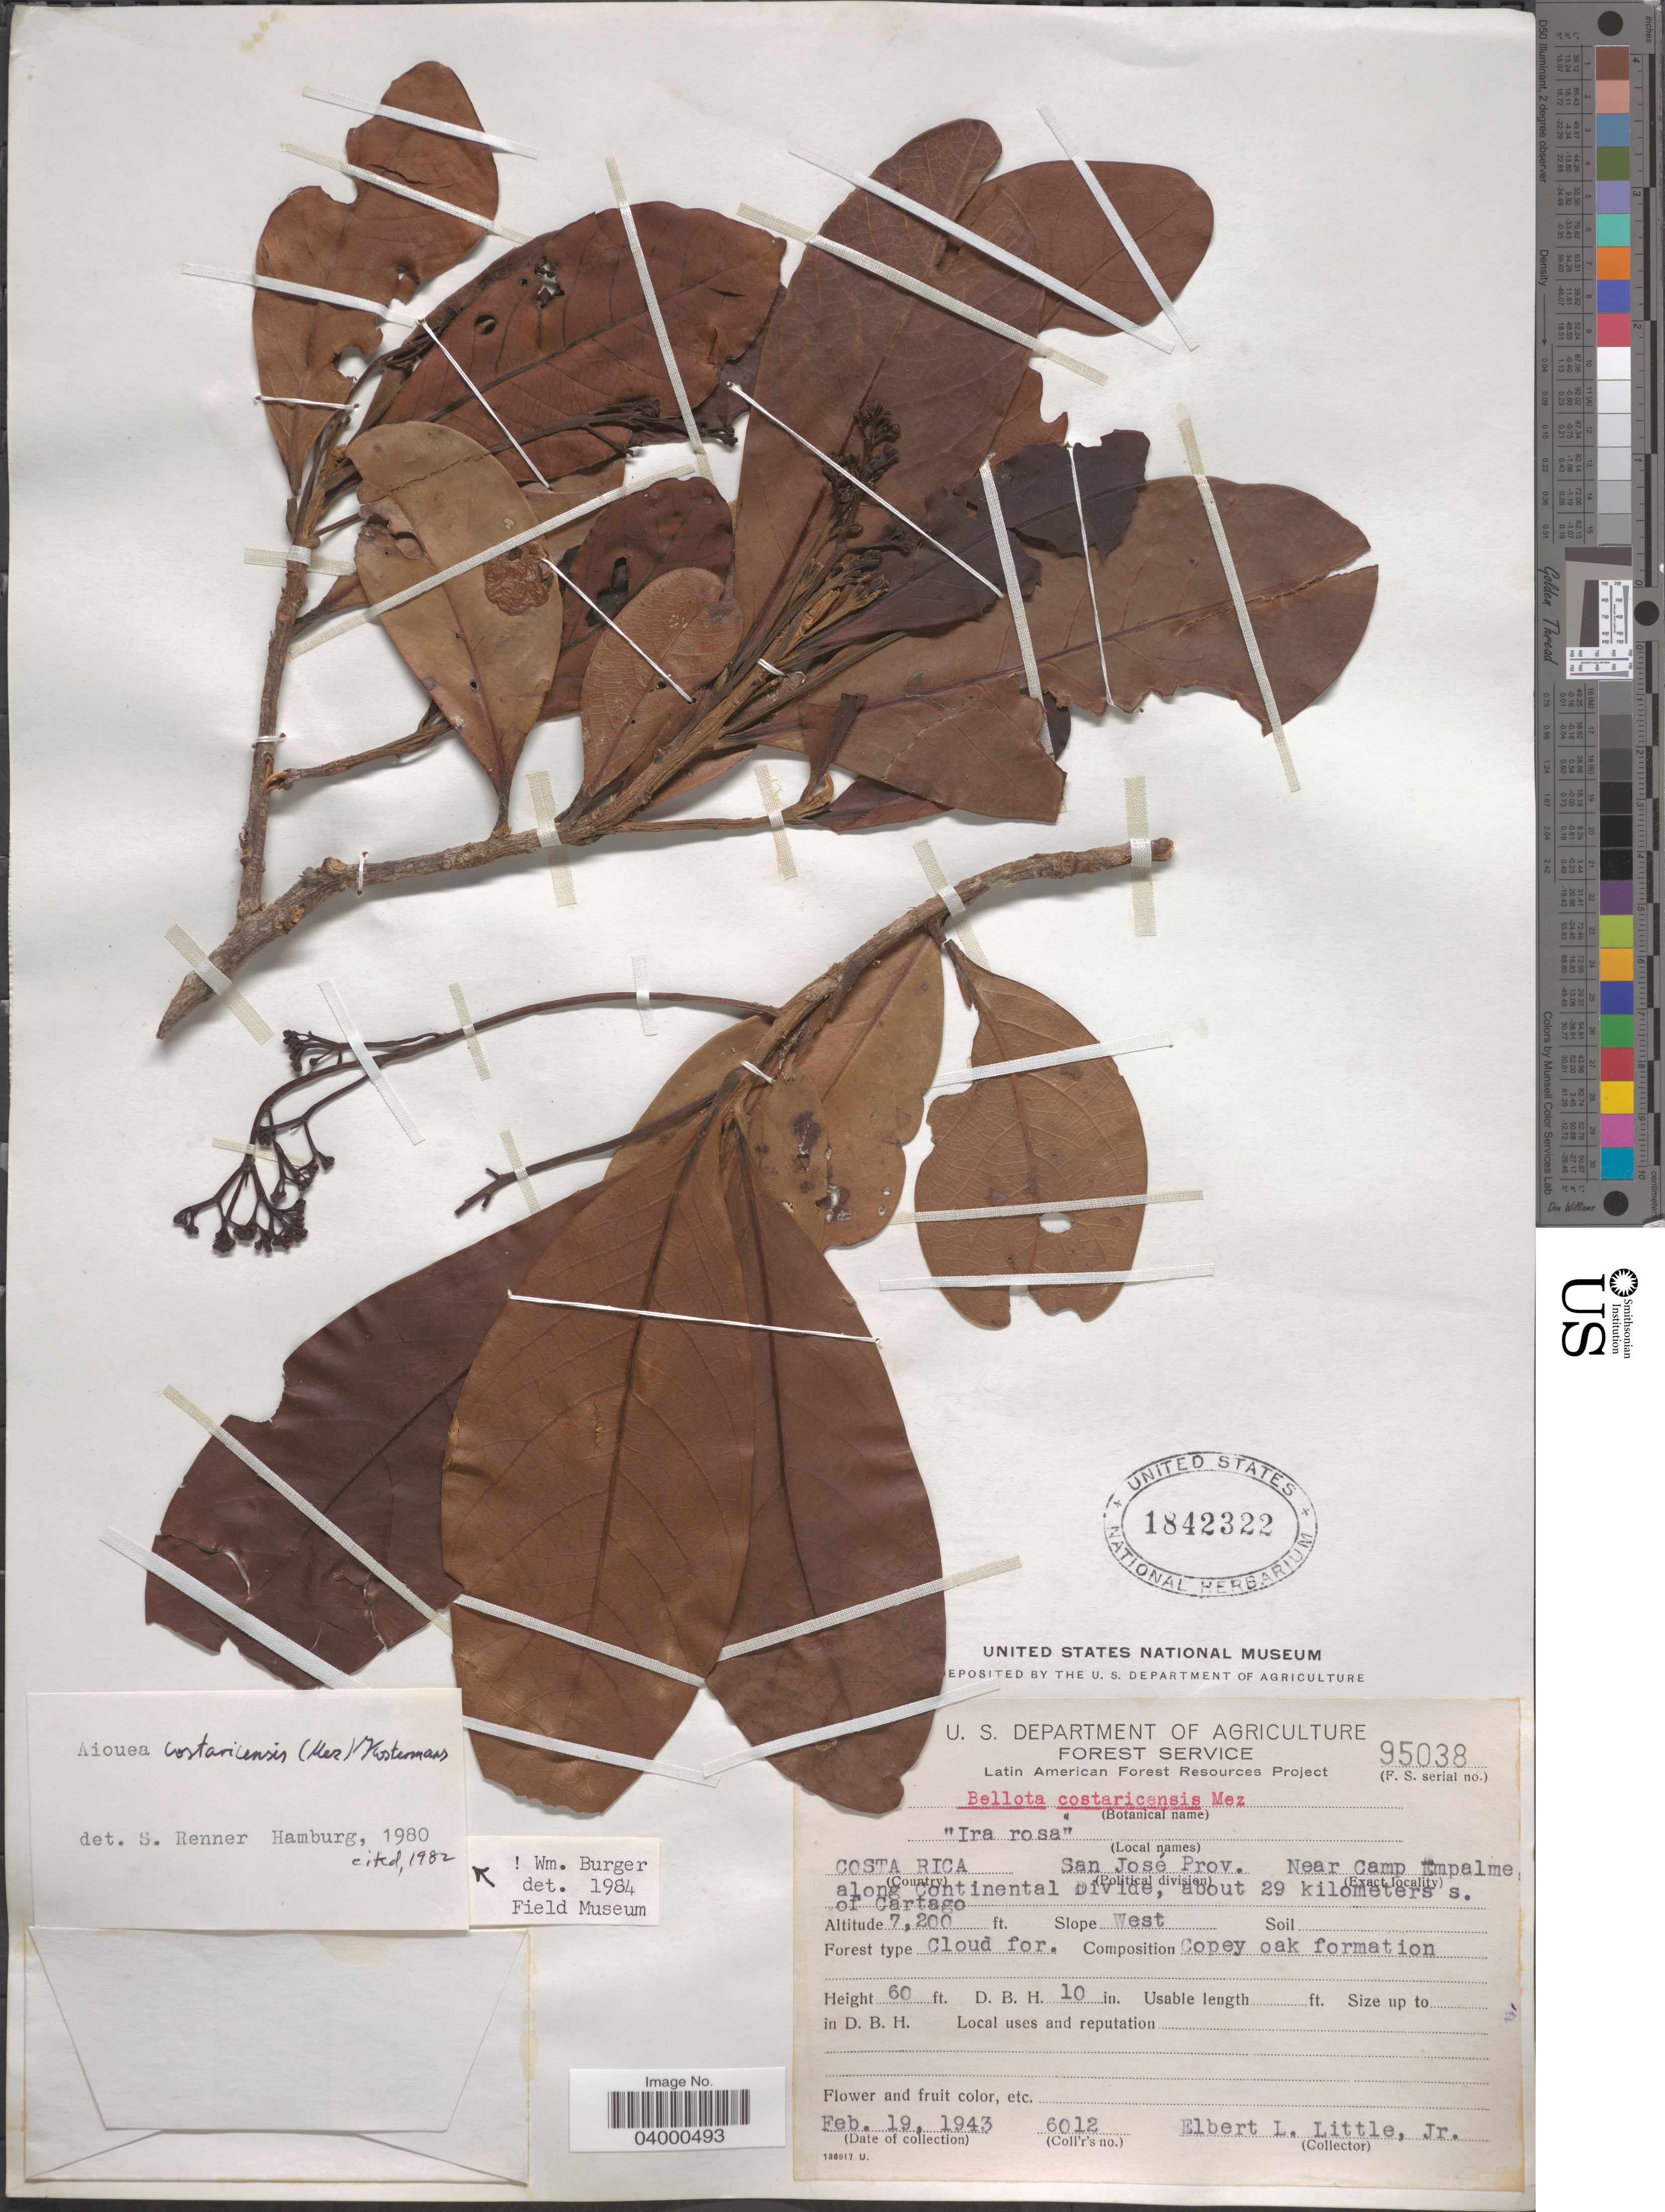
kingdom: Plantae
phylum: Tracheophyta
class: Magnoliopsida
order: Laurales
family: Lauraceae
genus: Aiouea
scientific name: Aiouea costaricensis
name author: (Mez) Kosterm.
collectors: E. L. Little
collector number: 6012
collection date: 1943-02-19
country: Costa Rica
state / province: San José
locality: Near Camp Empalme along Continental Divide, about 29 kilometers s. of Cartago. Slope West.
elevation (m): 2195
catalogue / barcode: US 1842322